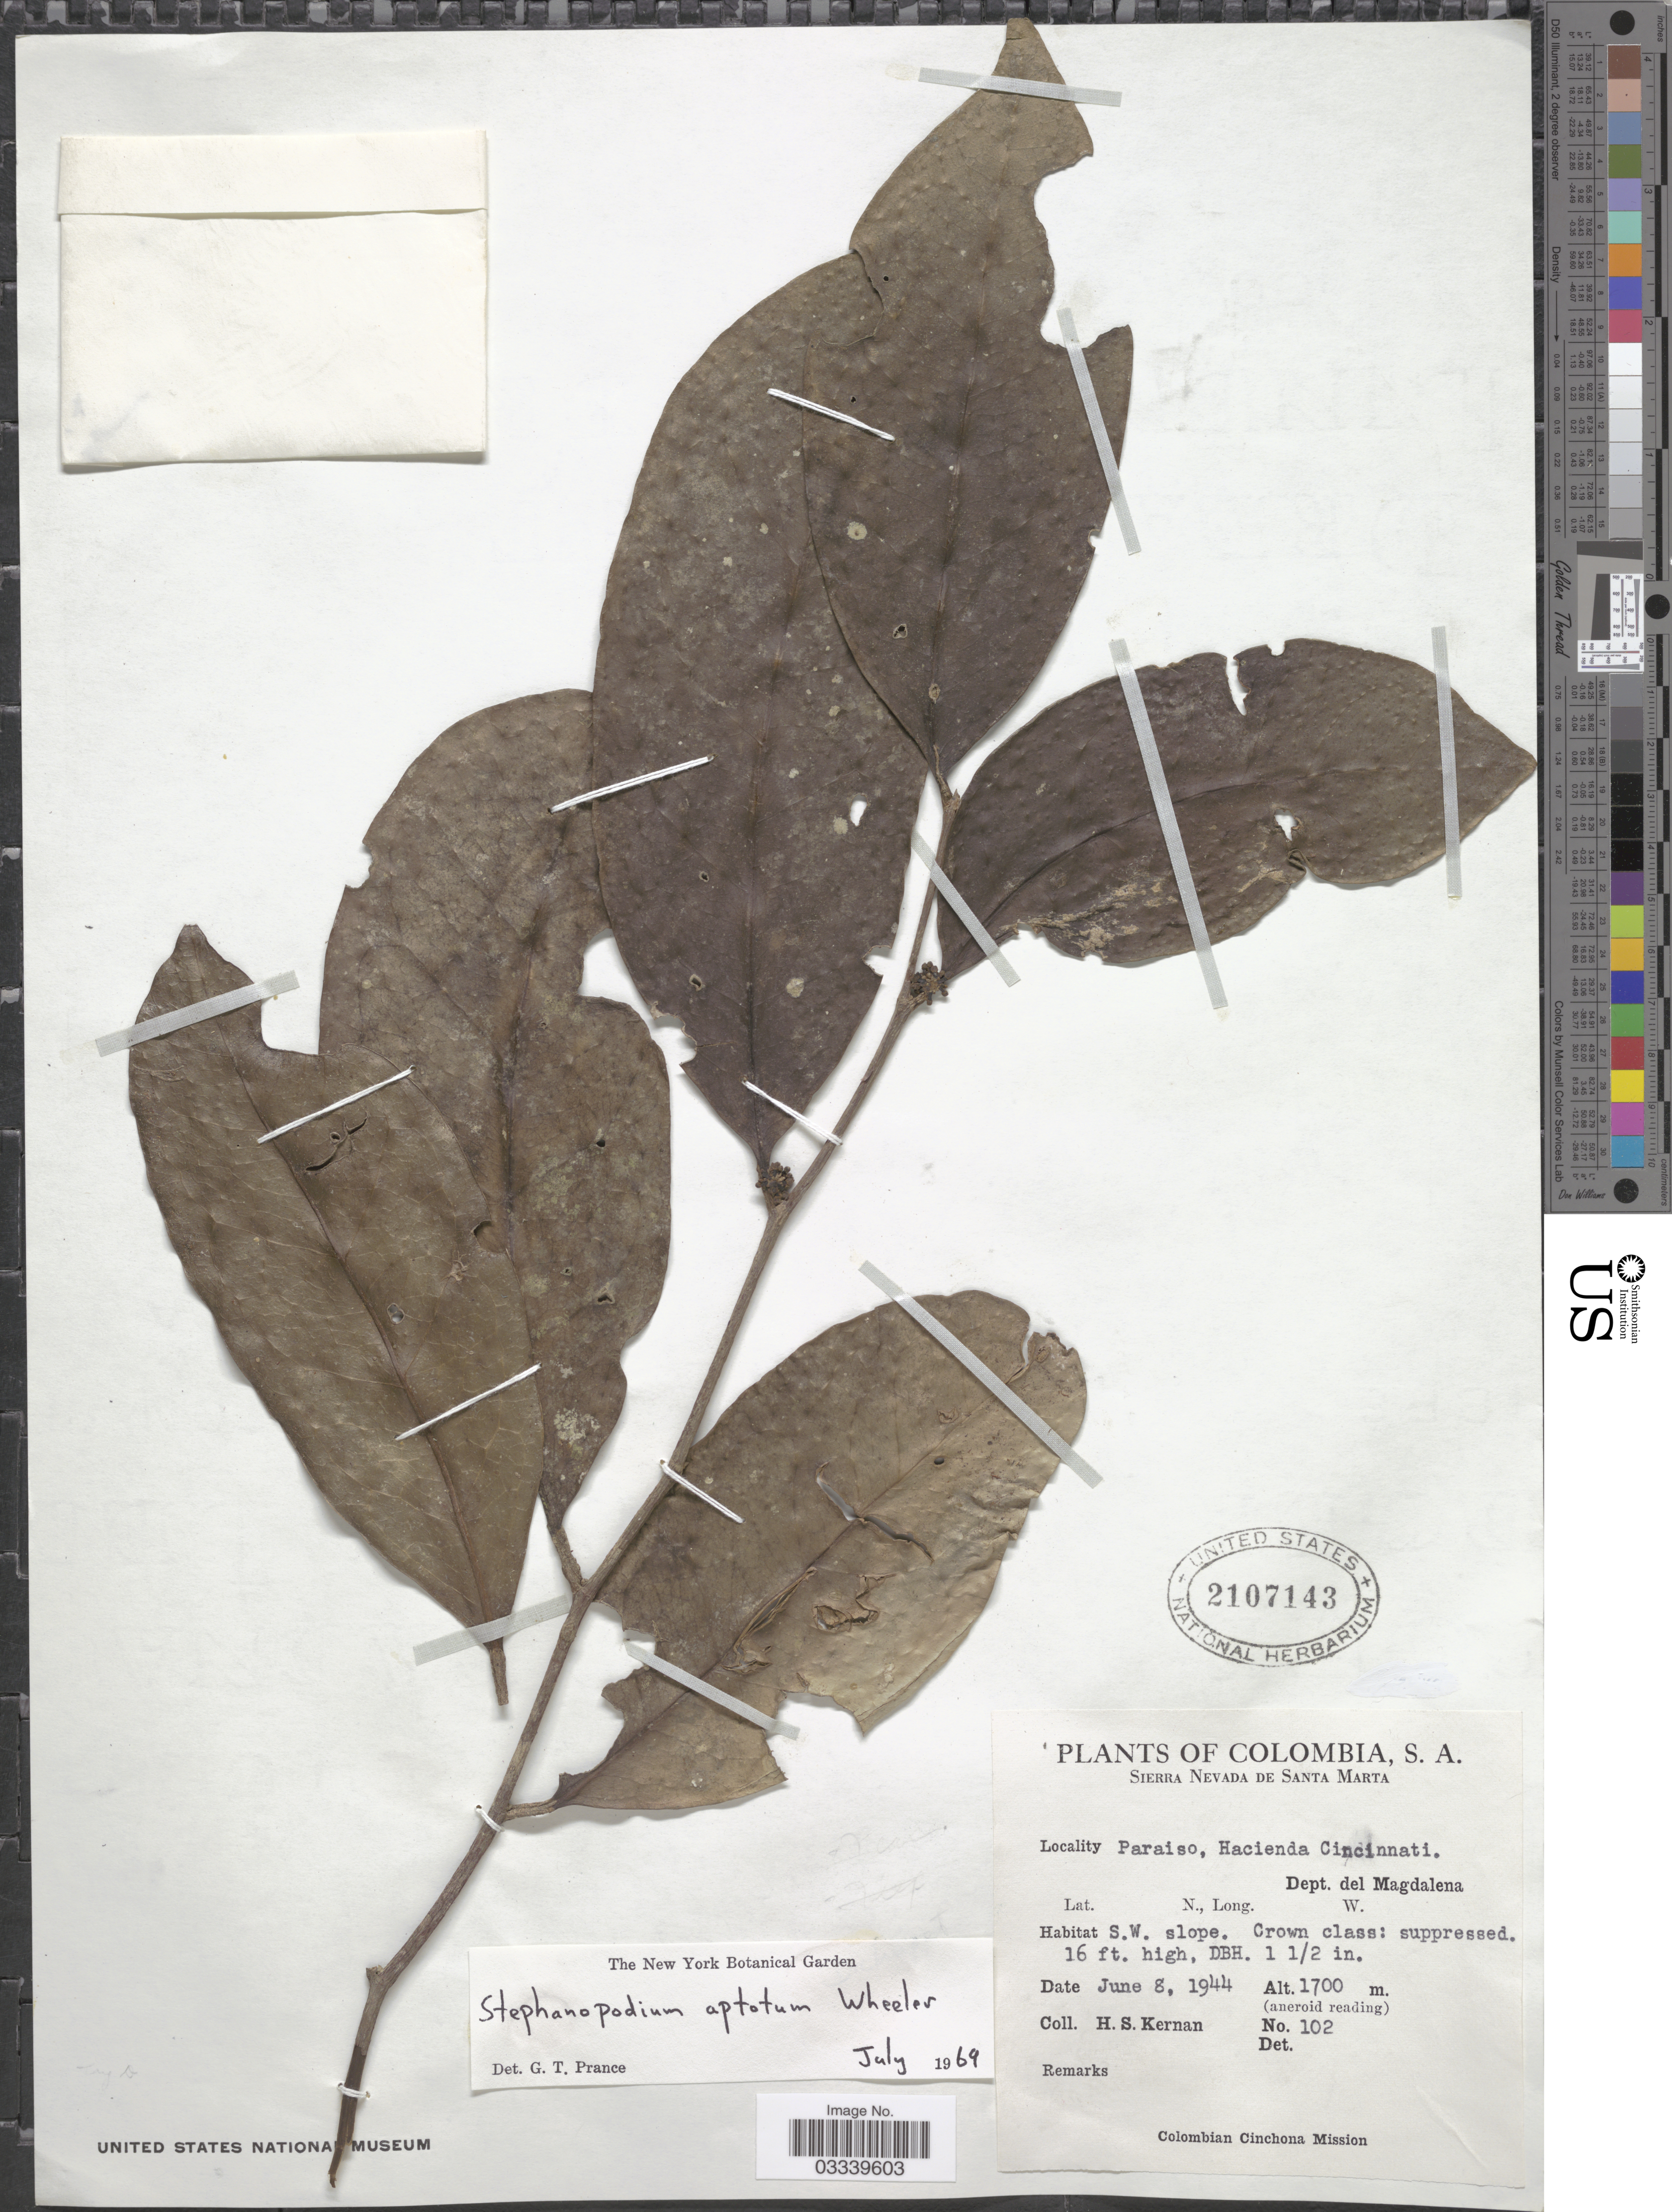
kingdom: Plantae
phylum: Tracheophyta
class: Magnoliopsida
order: Malpighiales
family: Dichapetalaceae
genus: Stephanopodium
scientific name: Stephanopodium apoptum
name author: L.C. Wheeler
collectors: H. Kernan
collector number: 102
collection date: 1944-06-08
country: Colombia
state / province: Magdalena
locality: Sierra Nevada de Santa Marta. Dept. del Magdalena. S.W. slope. Paraiso, Hacienda Cincinnati.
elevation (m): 1700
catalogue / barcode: US 2107143